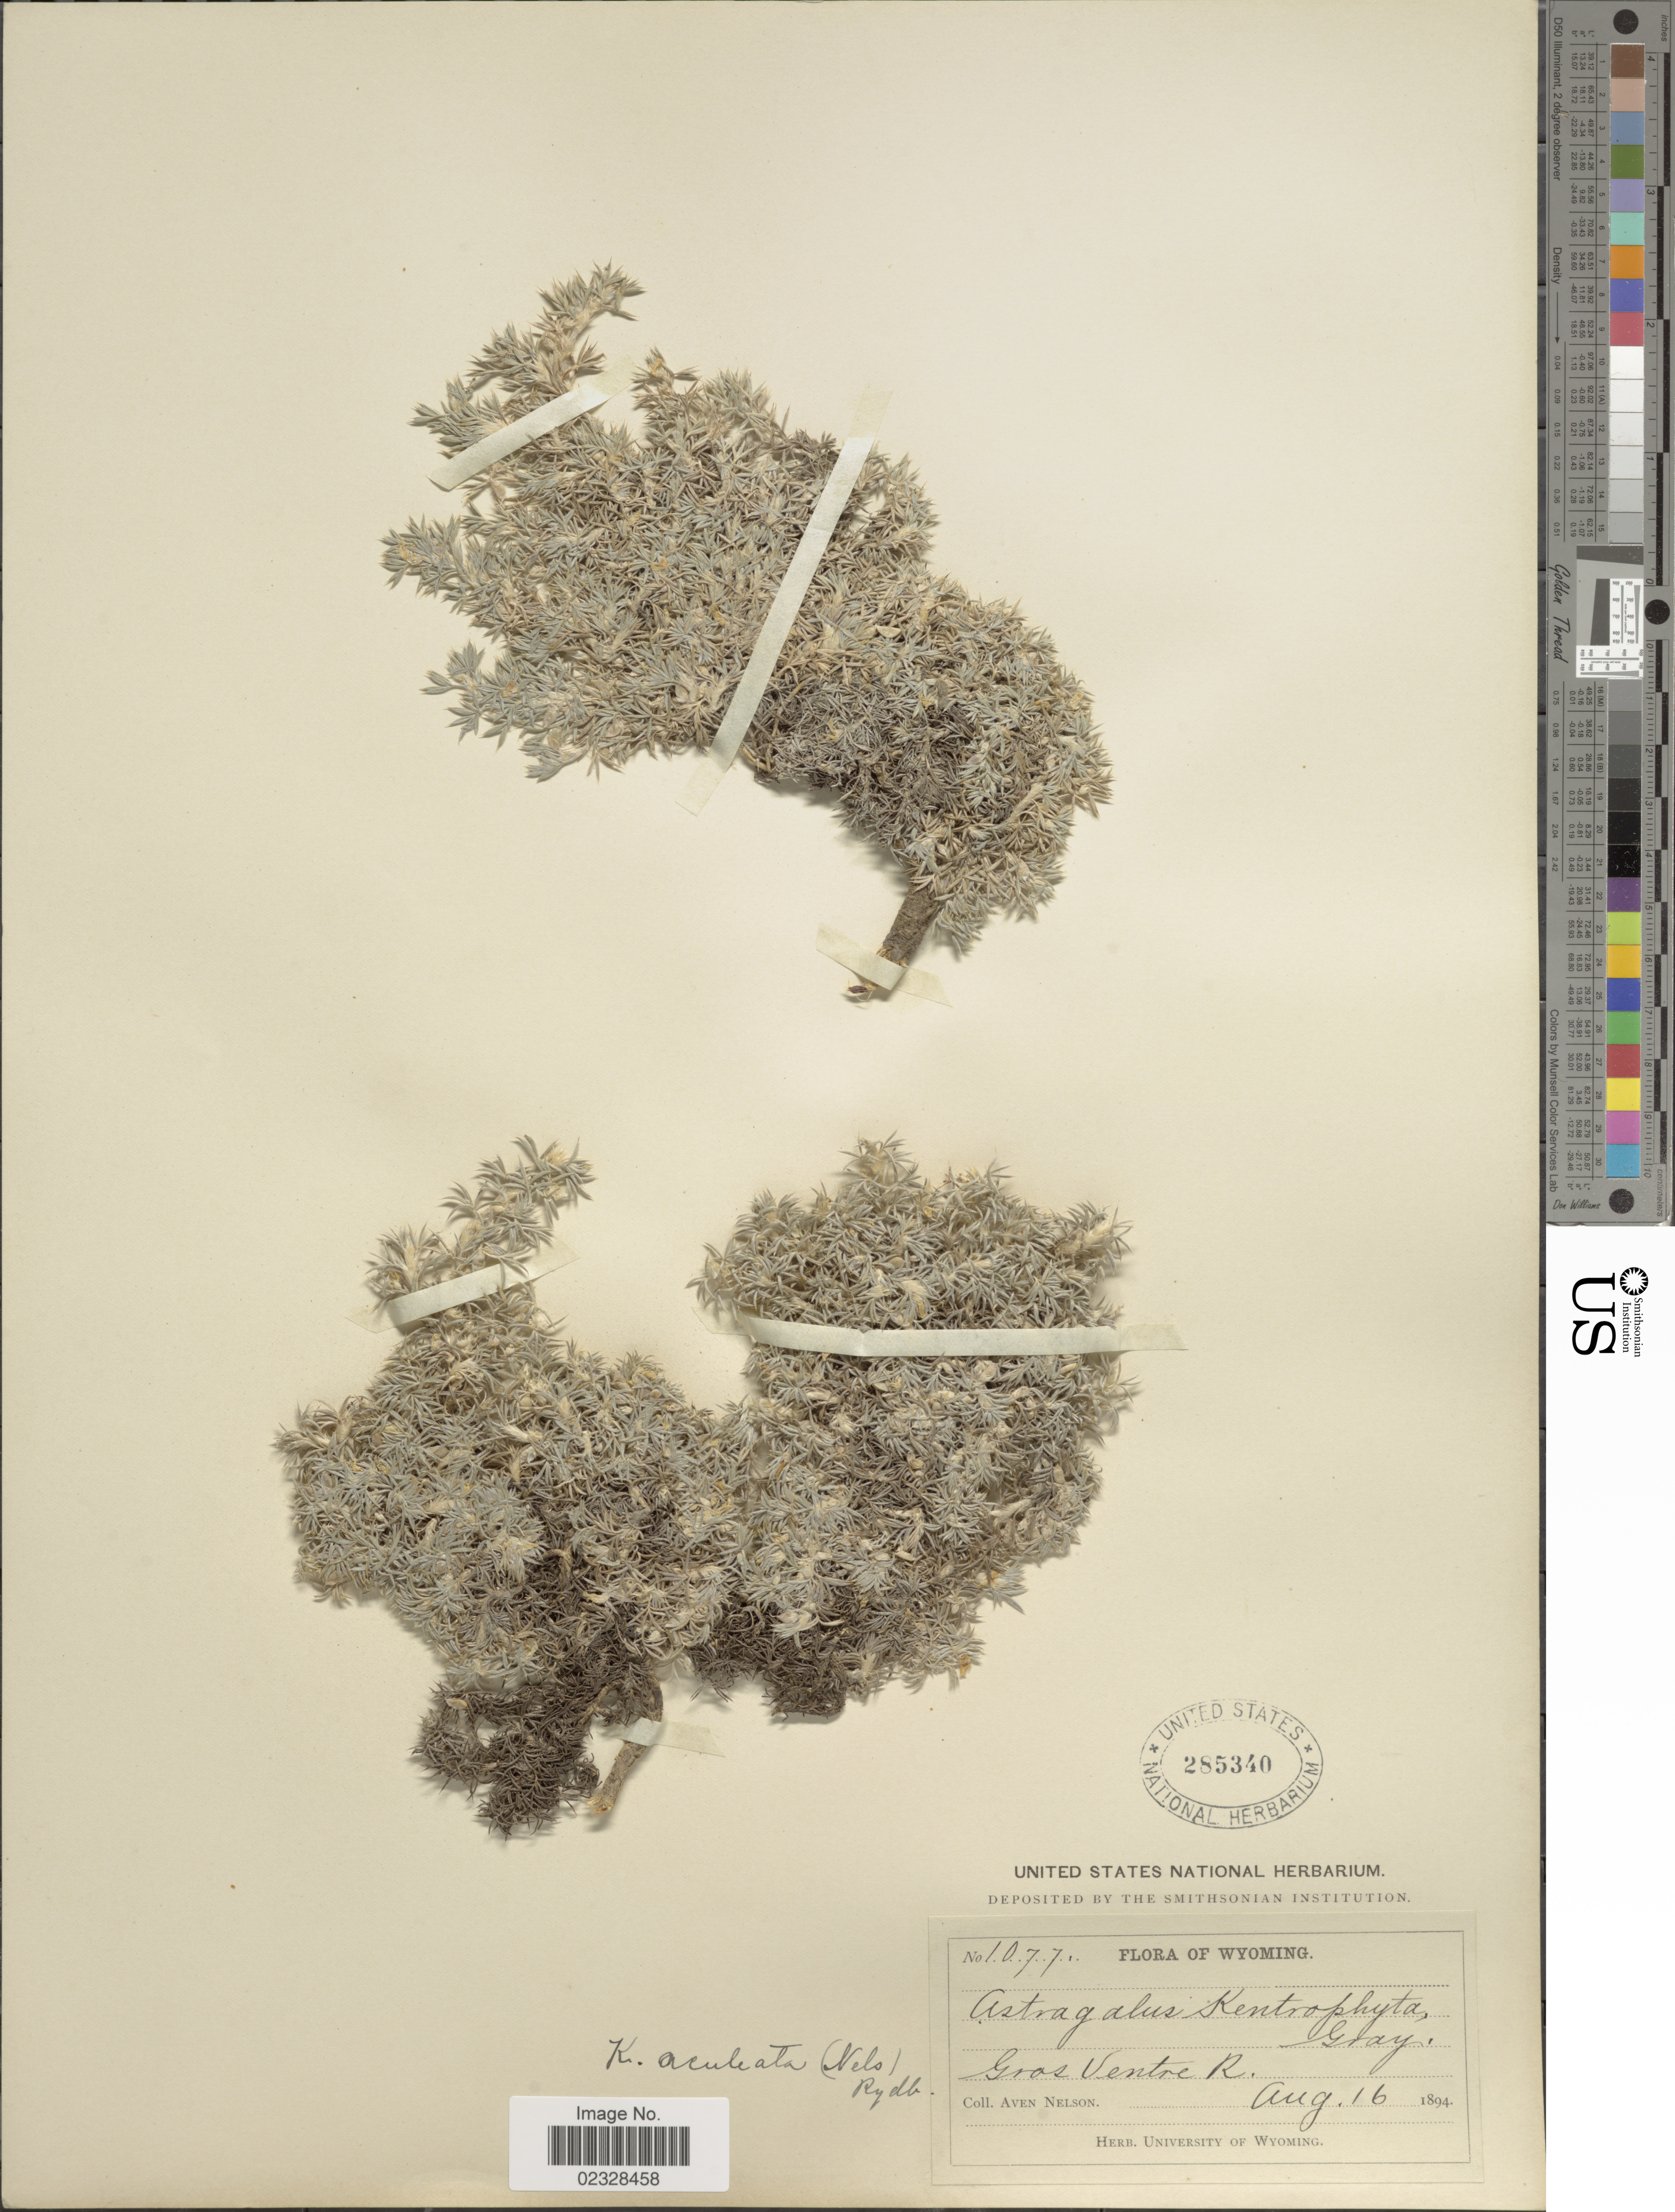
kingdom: Plantae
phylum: Tracheophyta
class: Magnoliopsida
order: Fabales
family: Fabaceae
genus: Astragalus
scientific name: Astragalus aculeatus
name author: A. Nelson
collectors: A. Nelson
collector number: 1077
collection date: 1894-08-16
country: United States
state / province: Wyoming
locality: Gras Ventre R.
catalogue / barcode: US 285340